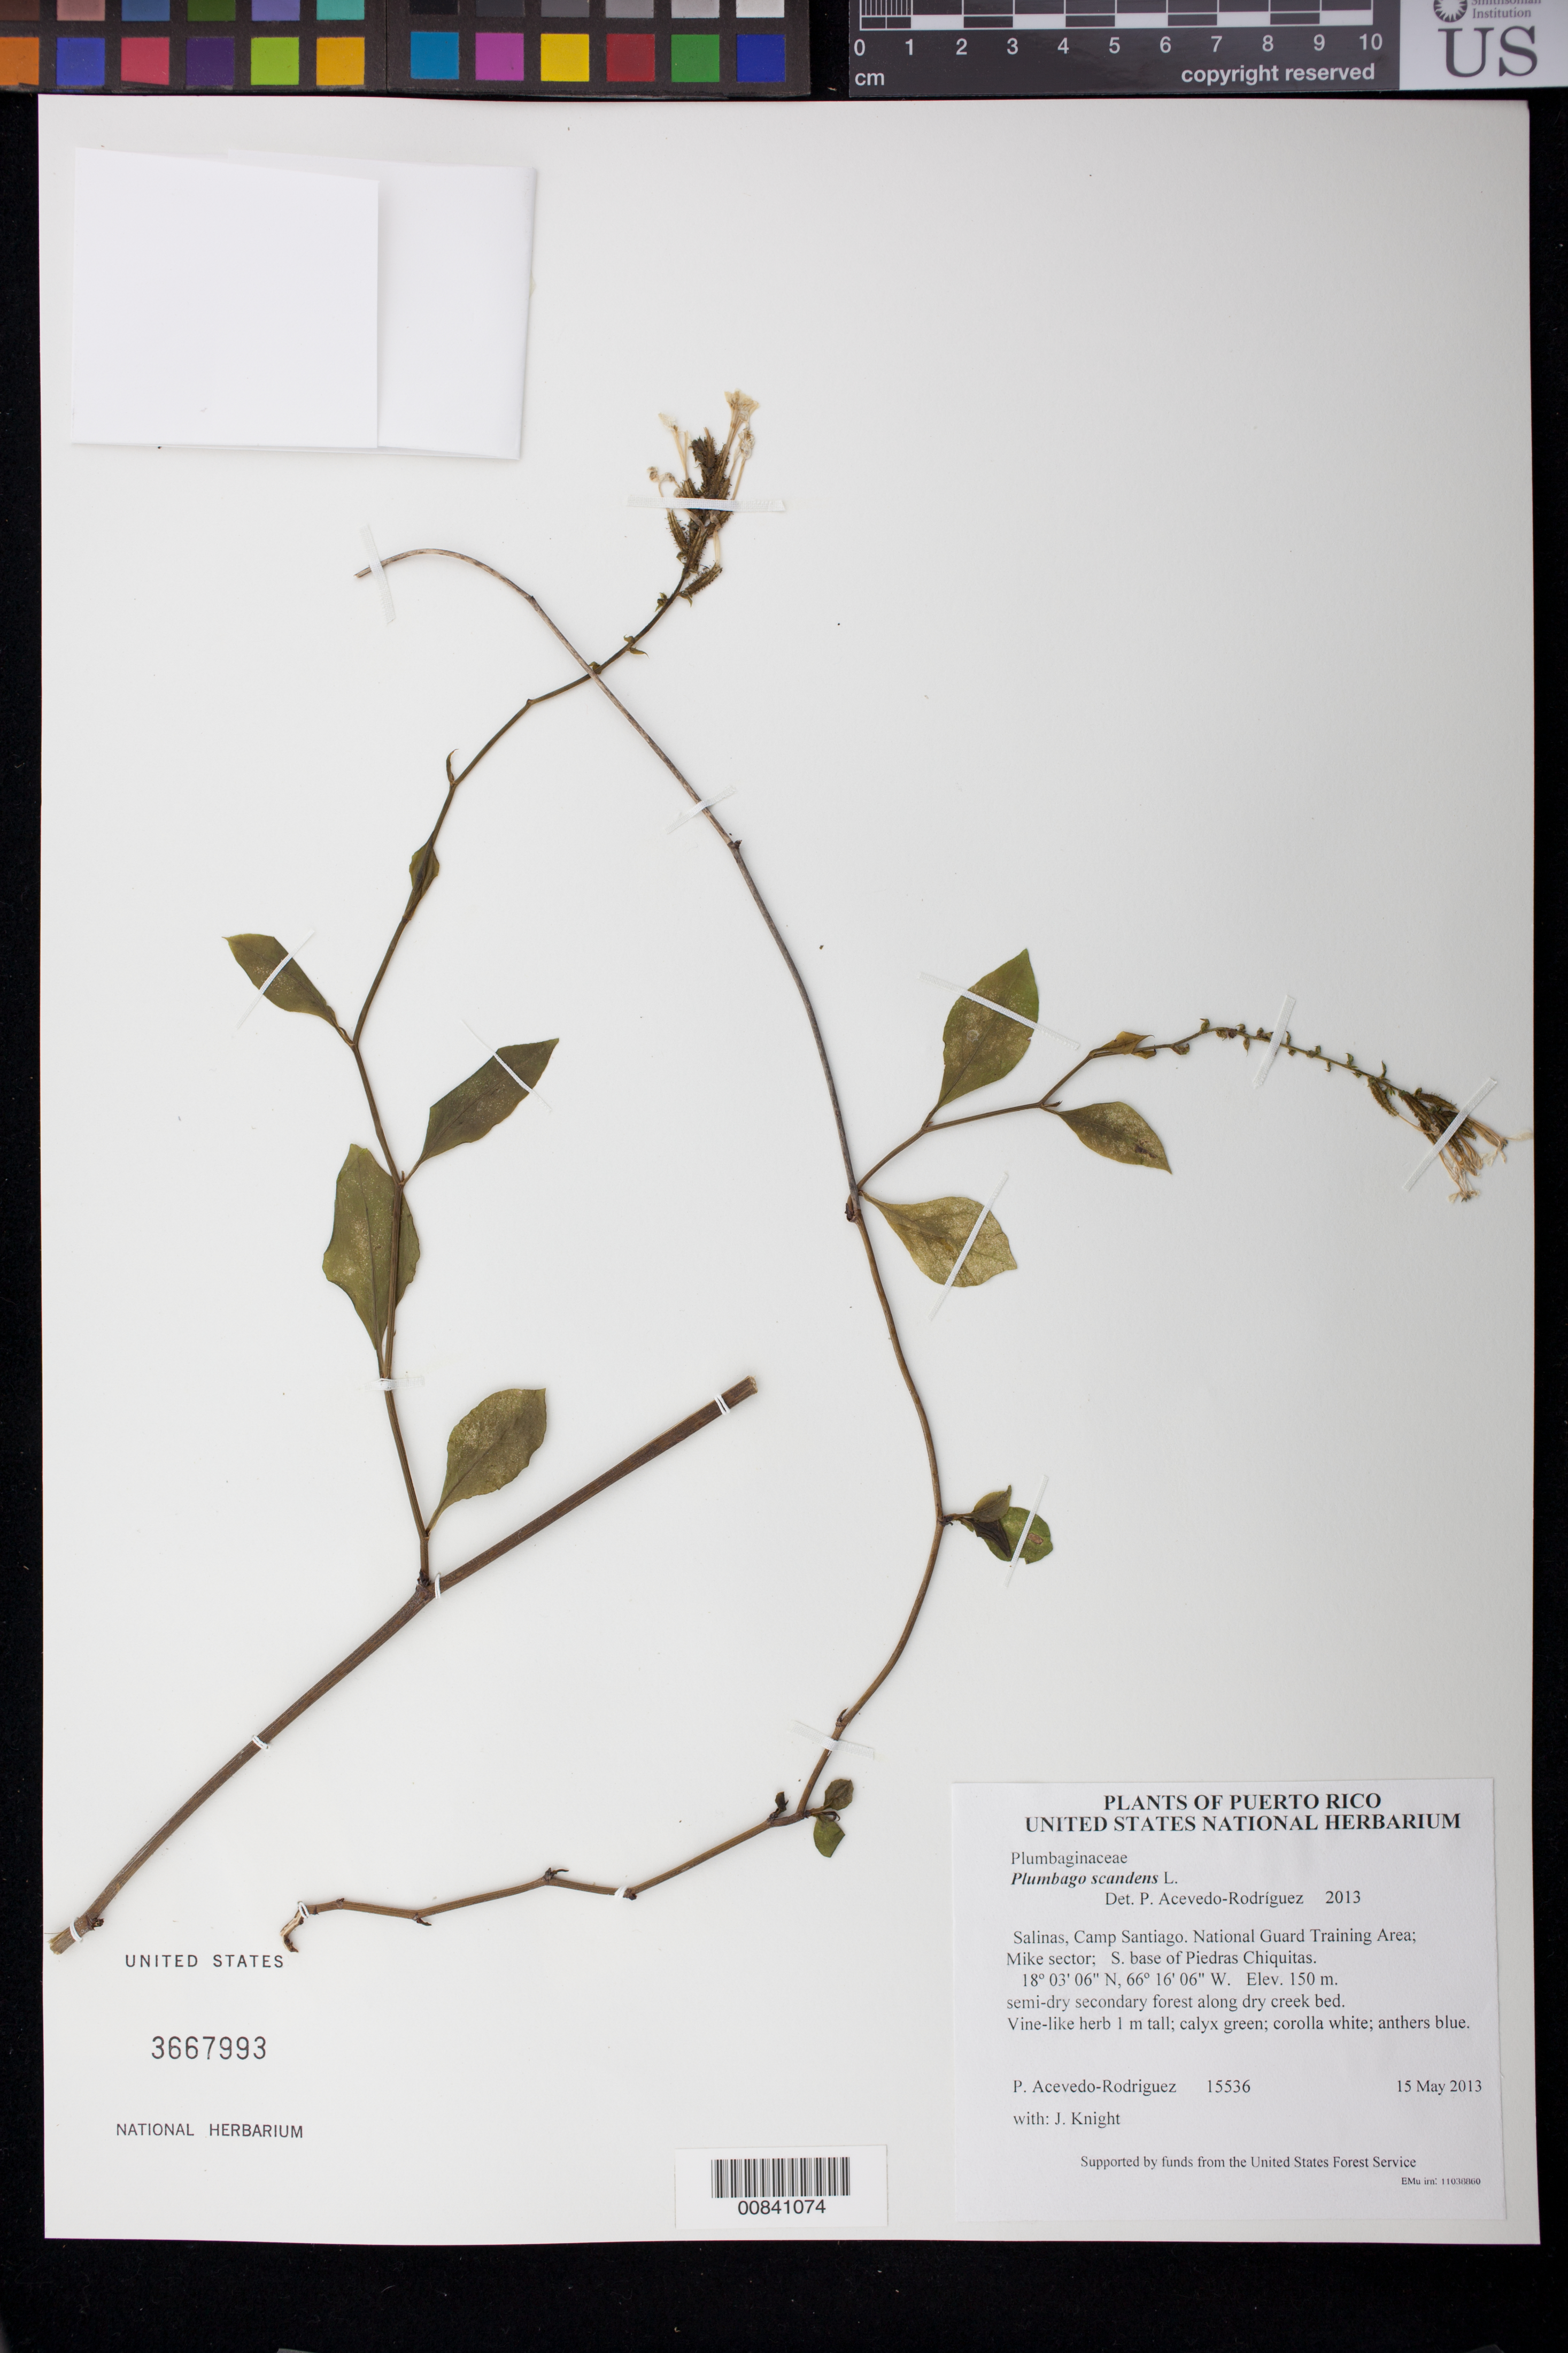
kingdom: Plantae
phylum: Tracheophyta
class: Magnoliopsida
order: Caryophyllales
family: Plumbaginaceae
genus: Plumbago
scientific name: Plumbago scandens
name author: L.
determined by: Acevedo-Rodríguez, P., (BOT), Smithsonian Institution - National Museum of Natural History (UNITED STATES)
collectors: P. Acevedo-Rodr. & J. Knight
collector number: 15536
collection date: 2013-05-15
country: Puerto Rico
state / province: Salinas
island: Puerto Rico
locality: Camp Santiago. National Guard Training Area; Mike sector; S. base of Piedras Chiquitas.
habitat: semi-dry secondary forest along dry creek bed.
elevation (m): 150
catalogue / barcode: US 3667993